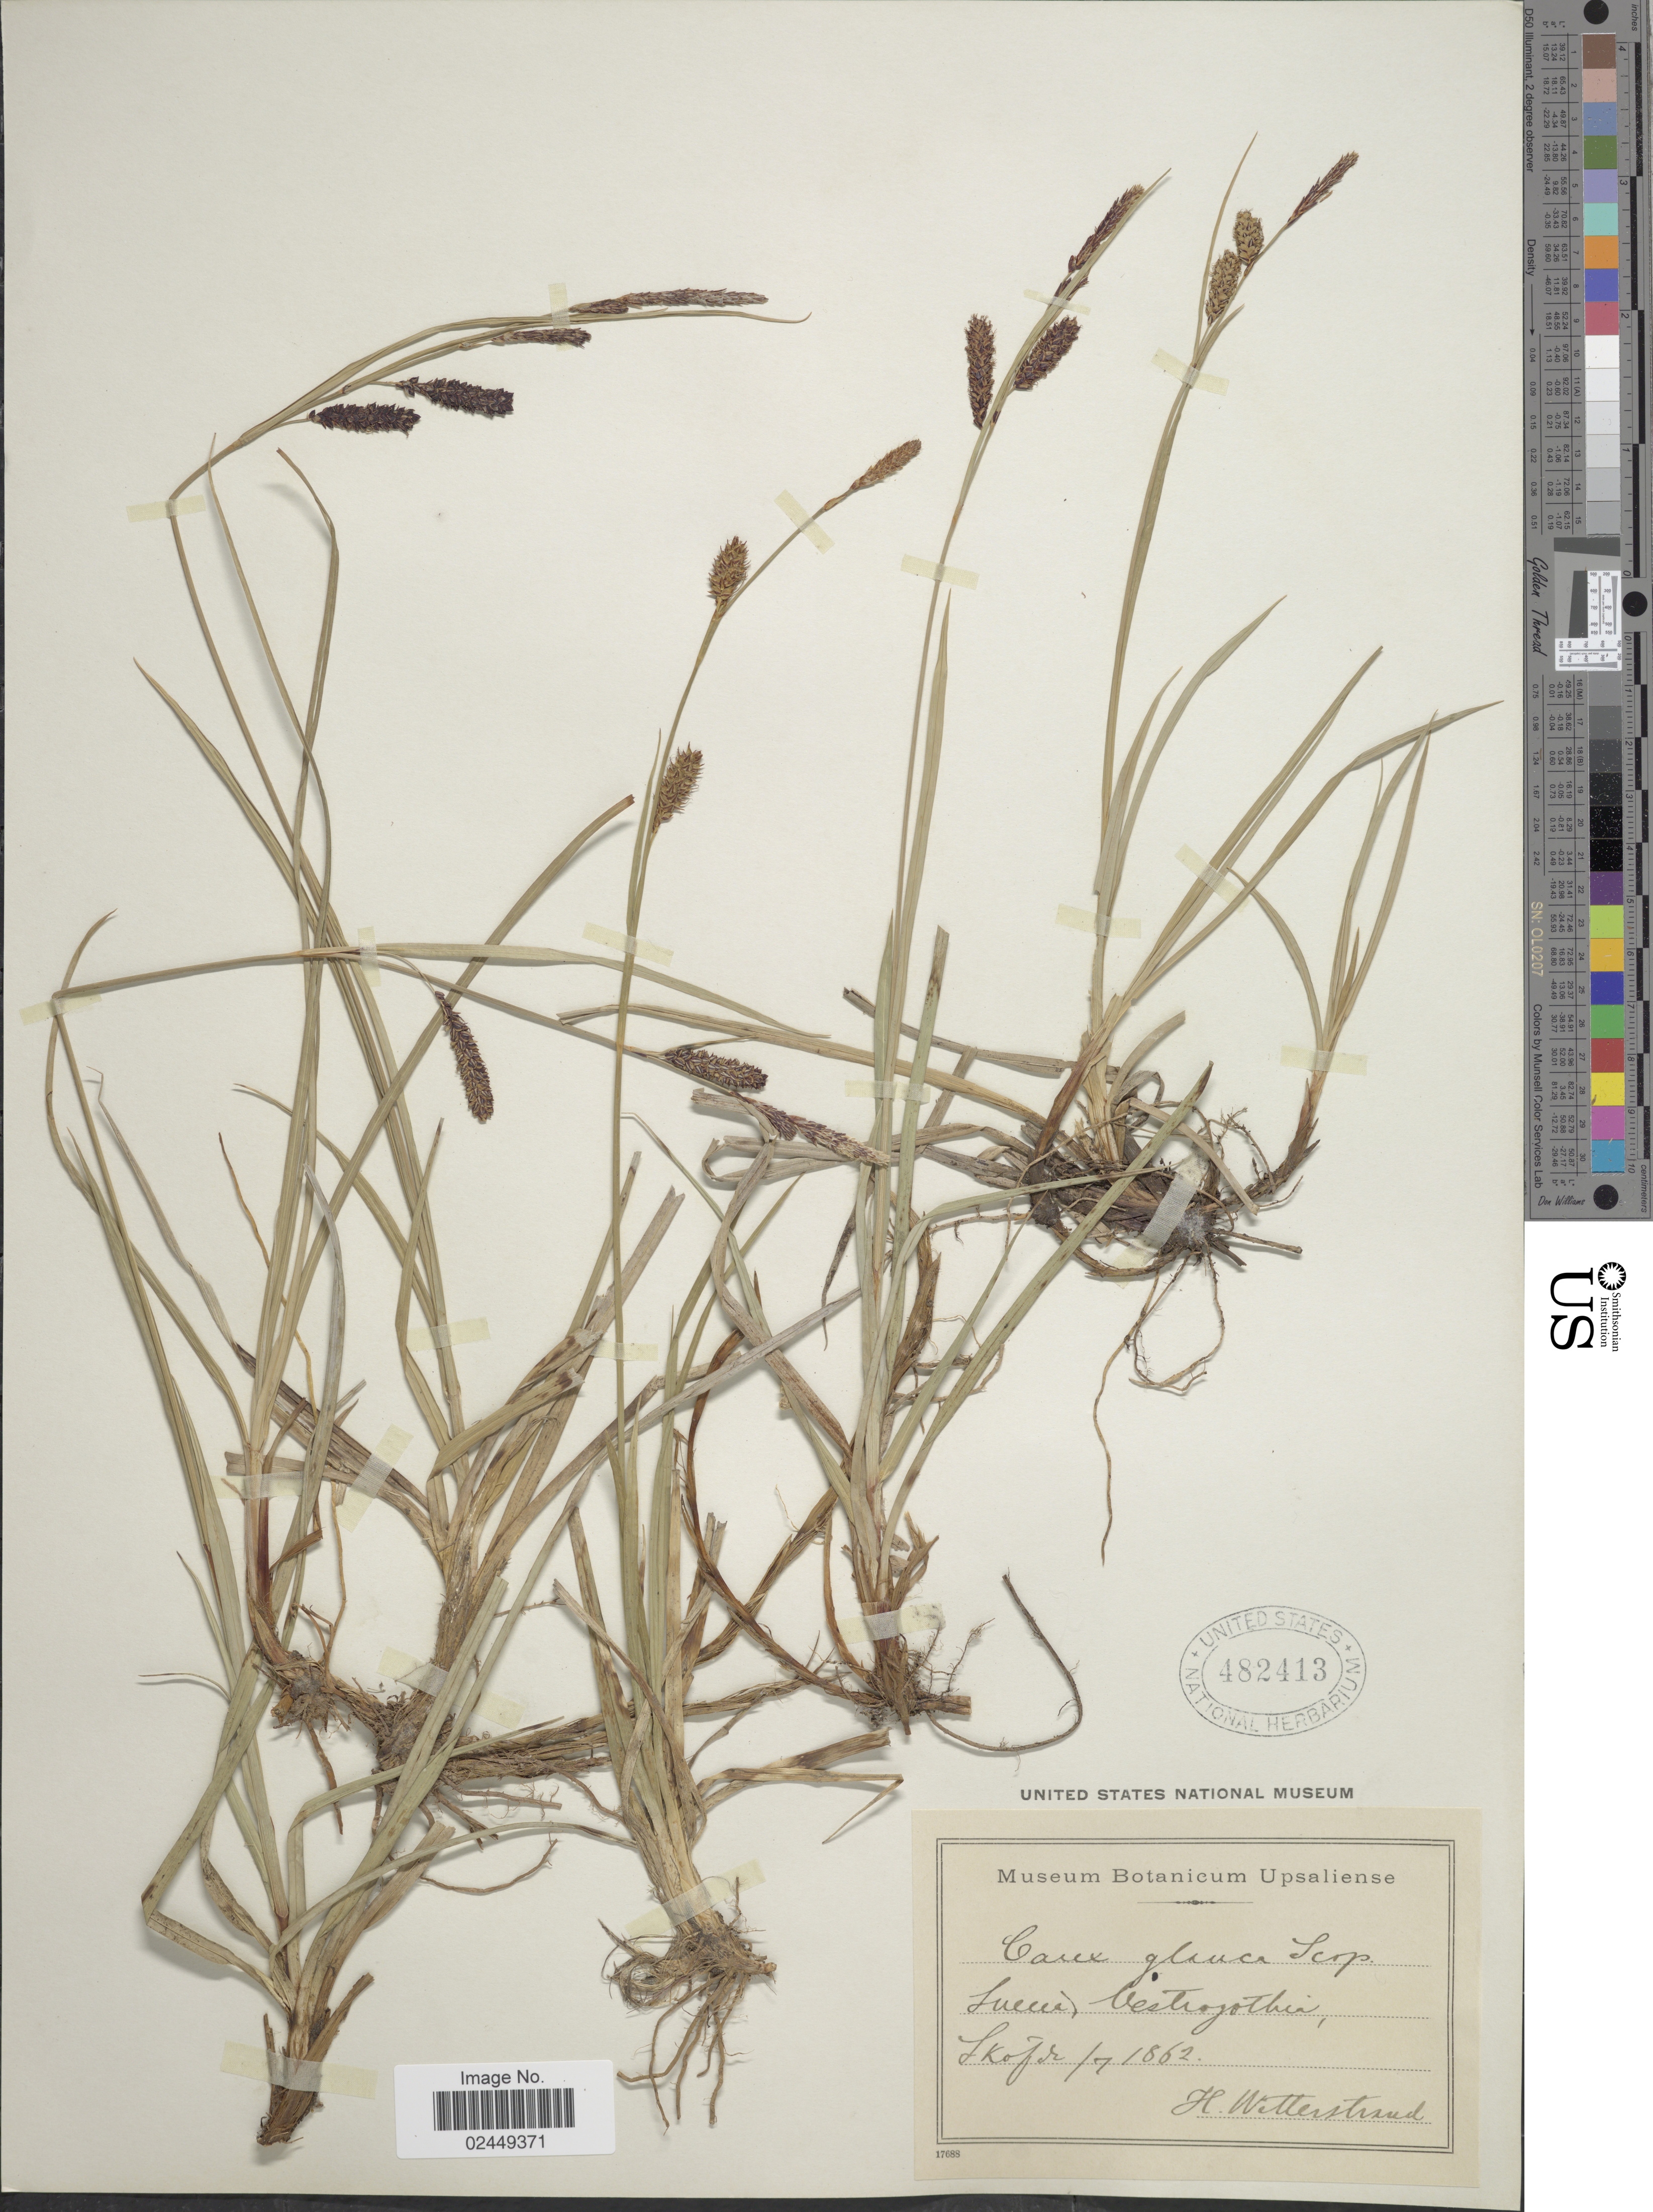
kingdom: Plantae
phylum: Tracheophyta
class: Liliopsida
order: Poales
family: Cyperaceae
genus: Carex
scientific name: Carex flacca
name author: Schreb.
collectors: H. Wetterstrand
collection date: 1862-07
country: Sweden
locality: Suecia, Vestrogothia, Skofde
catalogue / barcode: US 482413